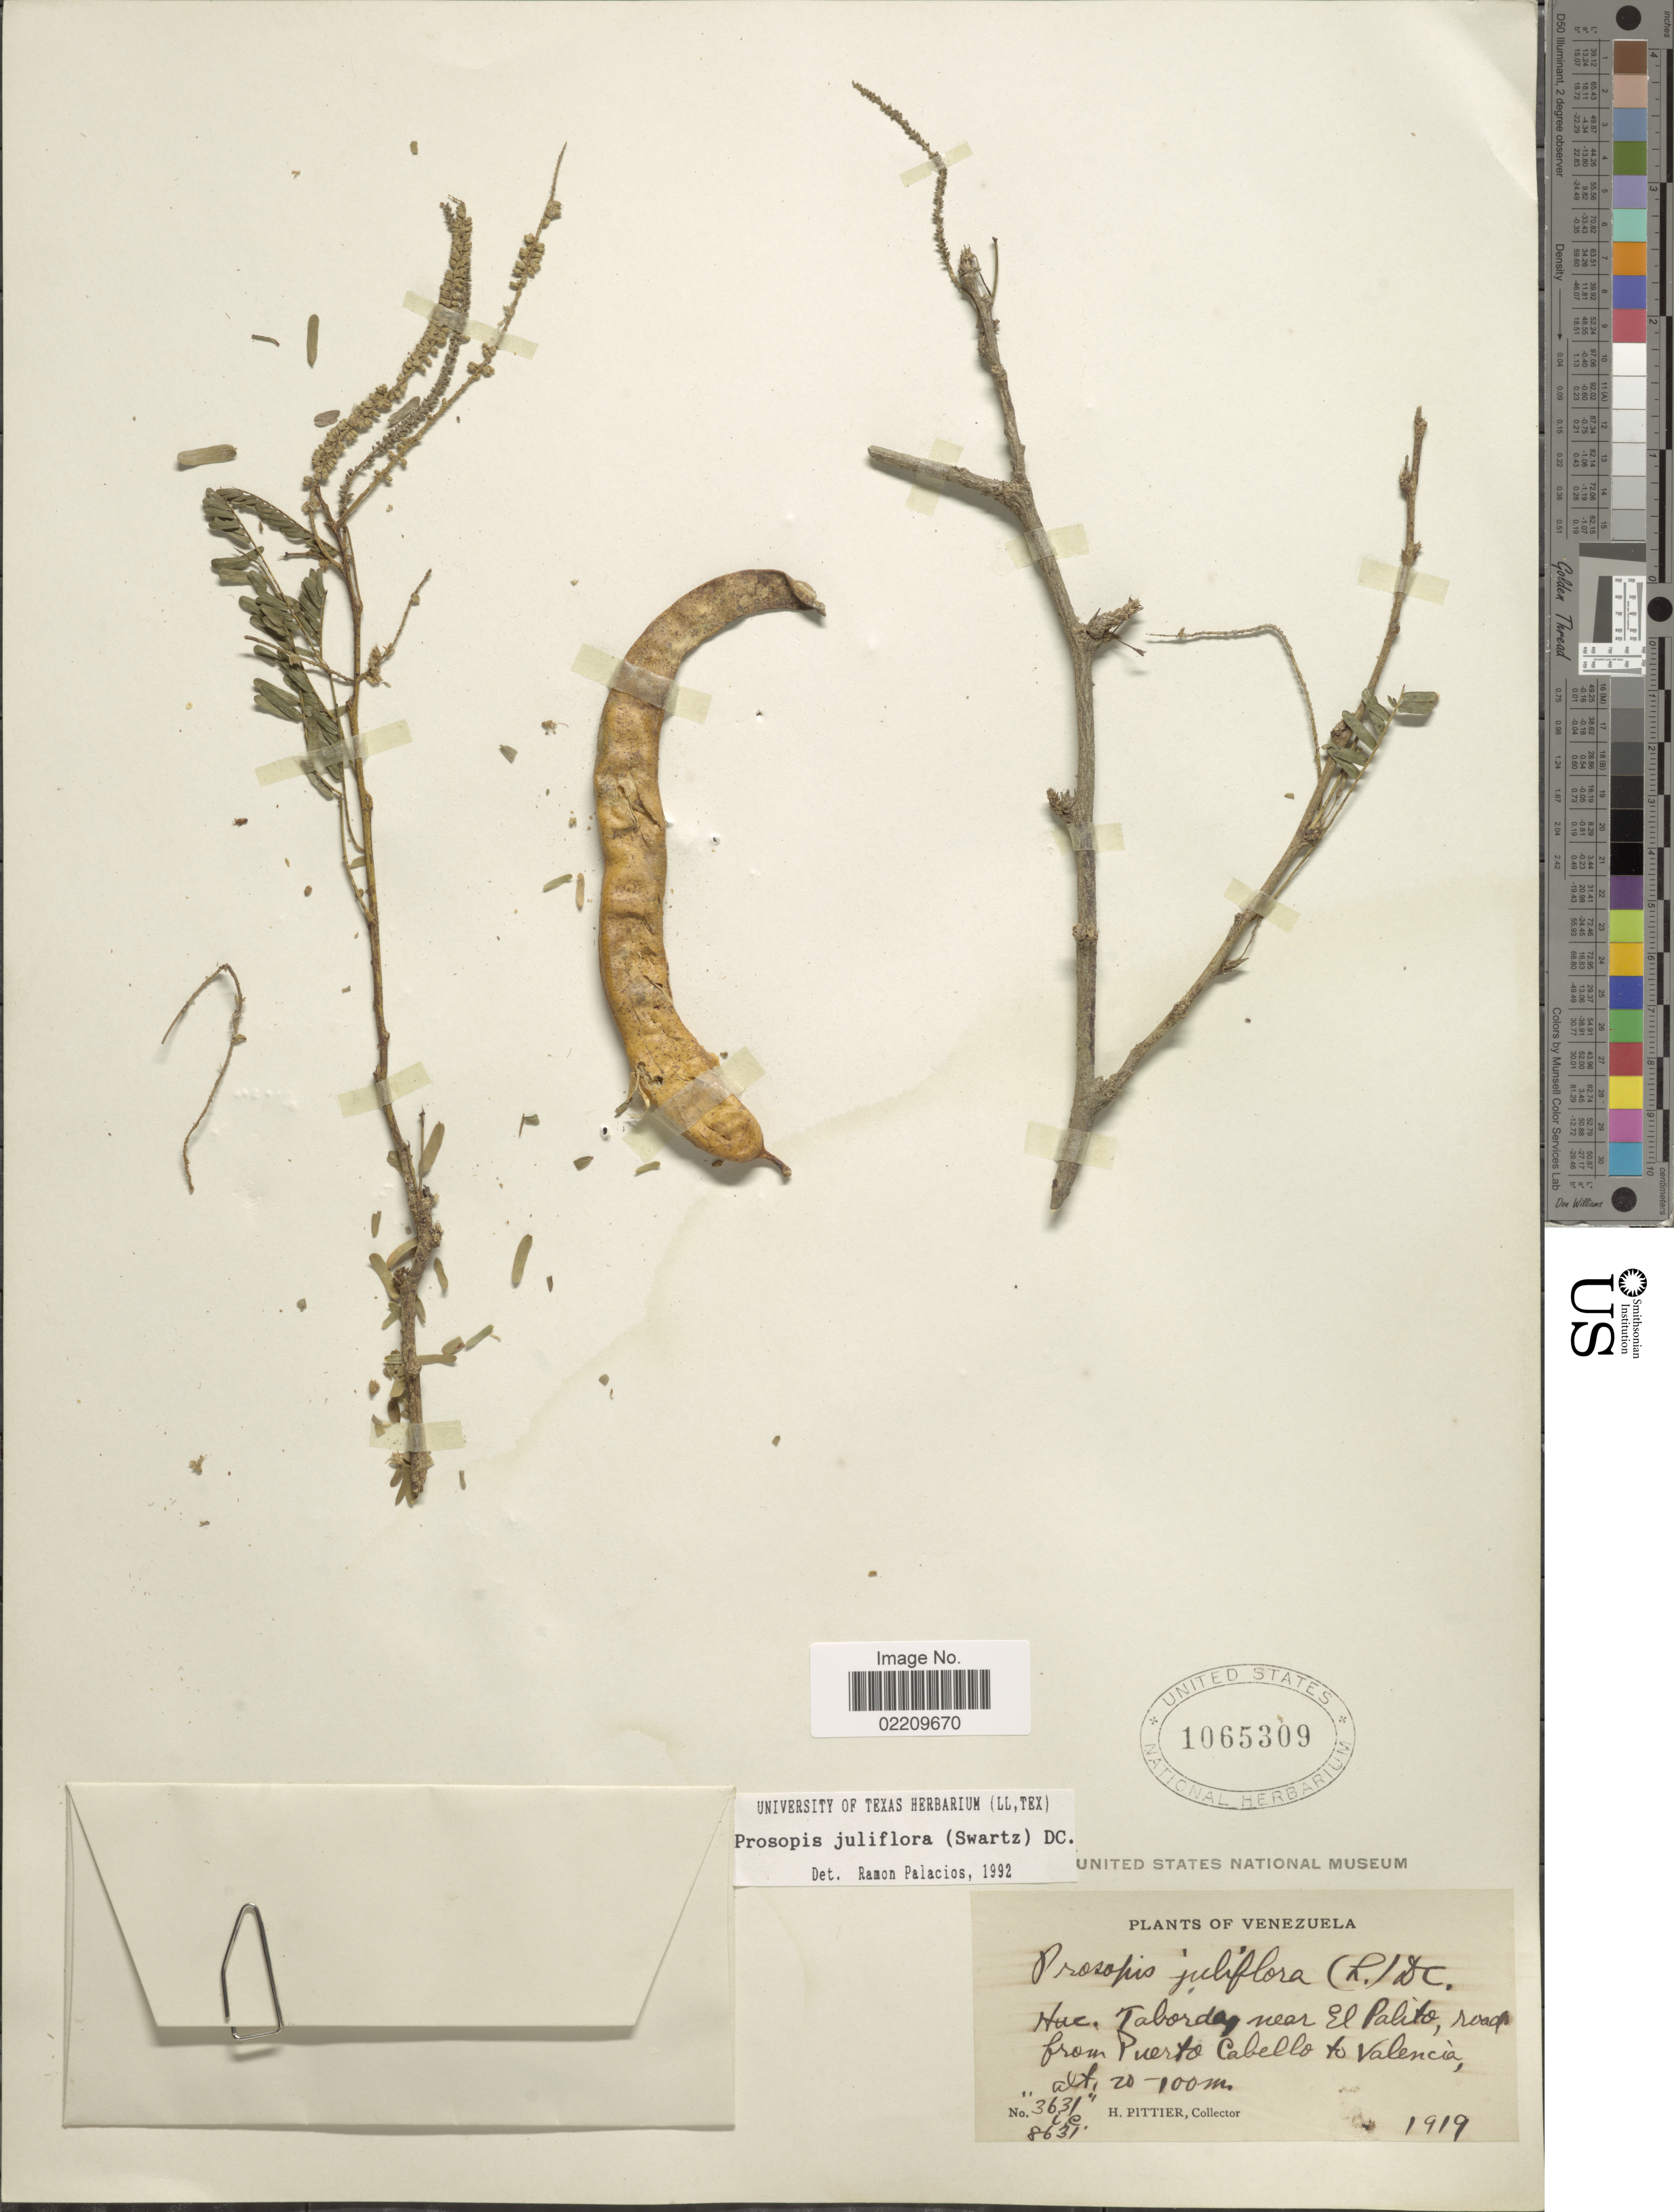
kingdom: Plantae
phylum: Tracheophyta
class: Magnoliopsida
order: Fabales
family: Fabaceae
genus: Neltuma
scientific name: Neltuma juliflora var. juliflora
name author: (Sw.) Raf.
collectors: H. F. Pittier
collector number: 3631/8631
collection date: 1919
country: Venezuela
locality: Hac.Taborda [Hacienda Taborda] near El Palito, road from Puerto Cabello to Valencia.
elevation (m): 20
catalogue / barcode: US 1065309